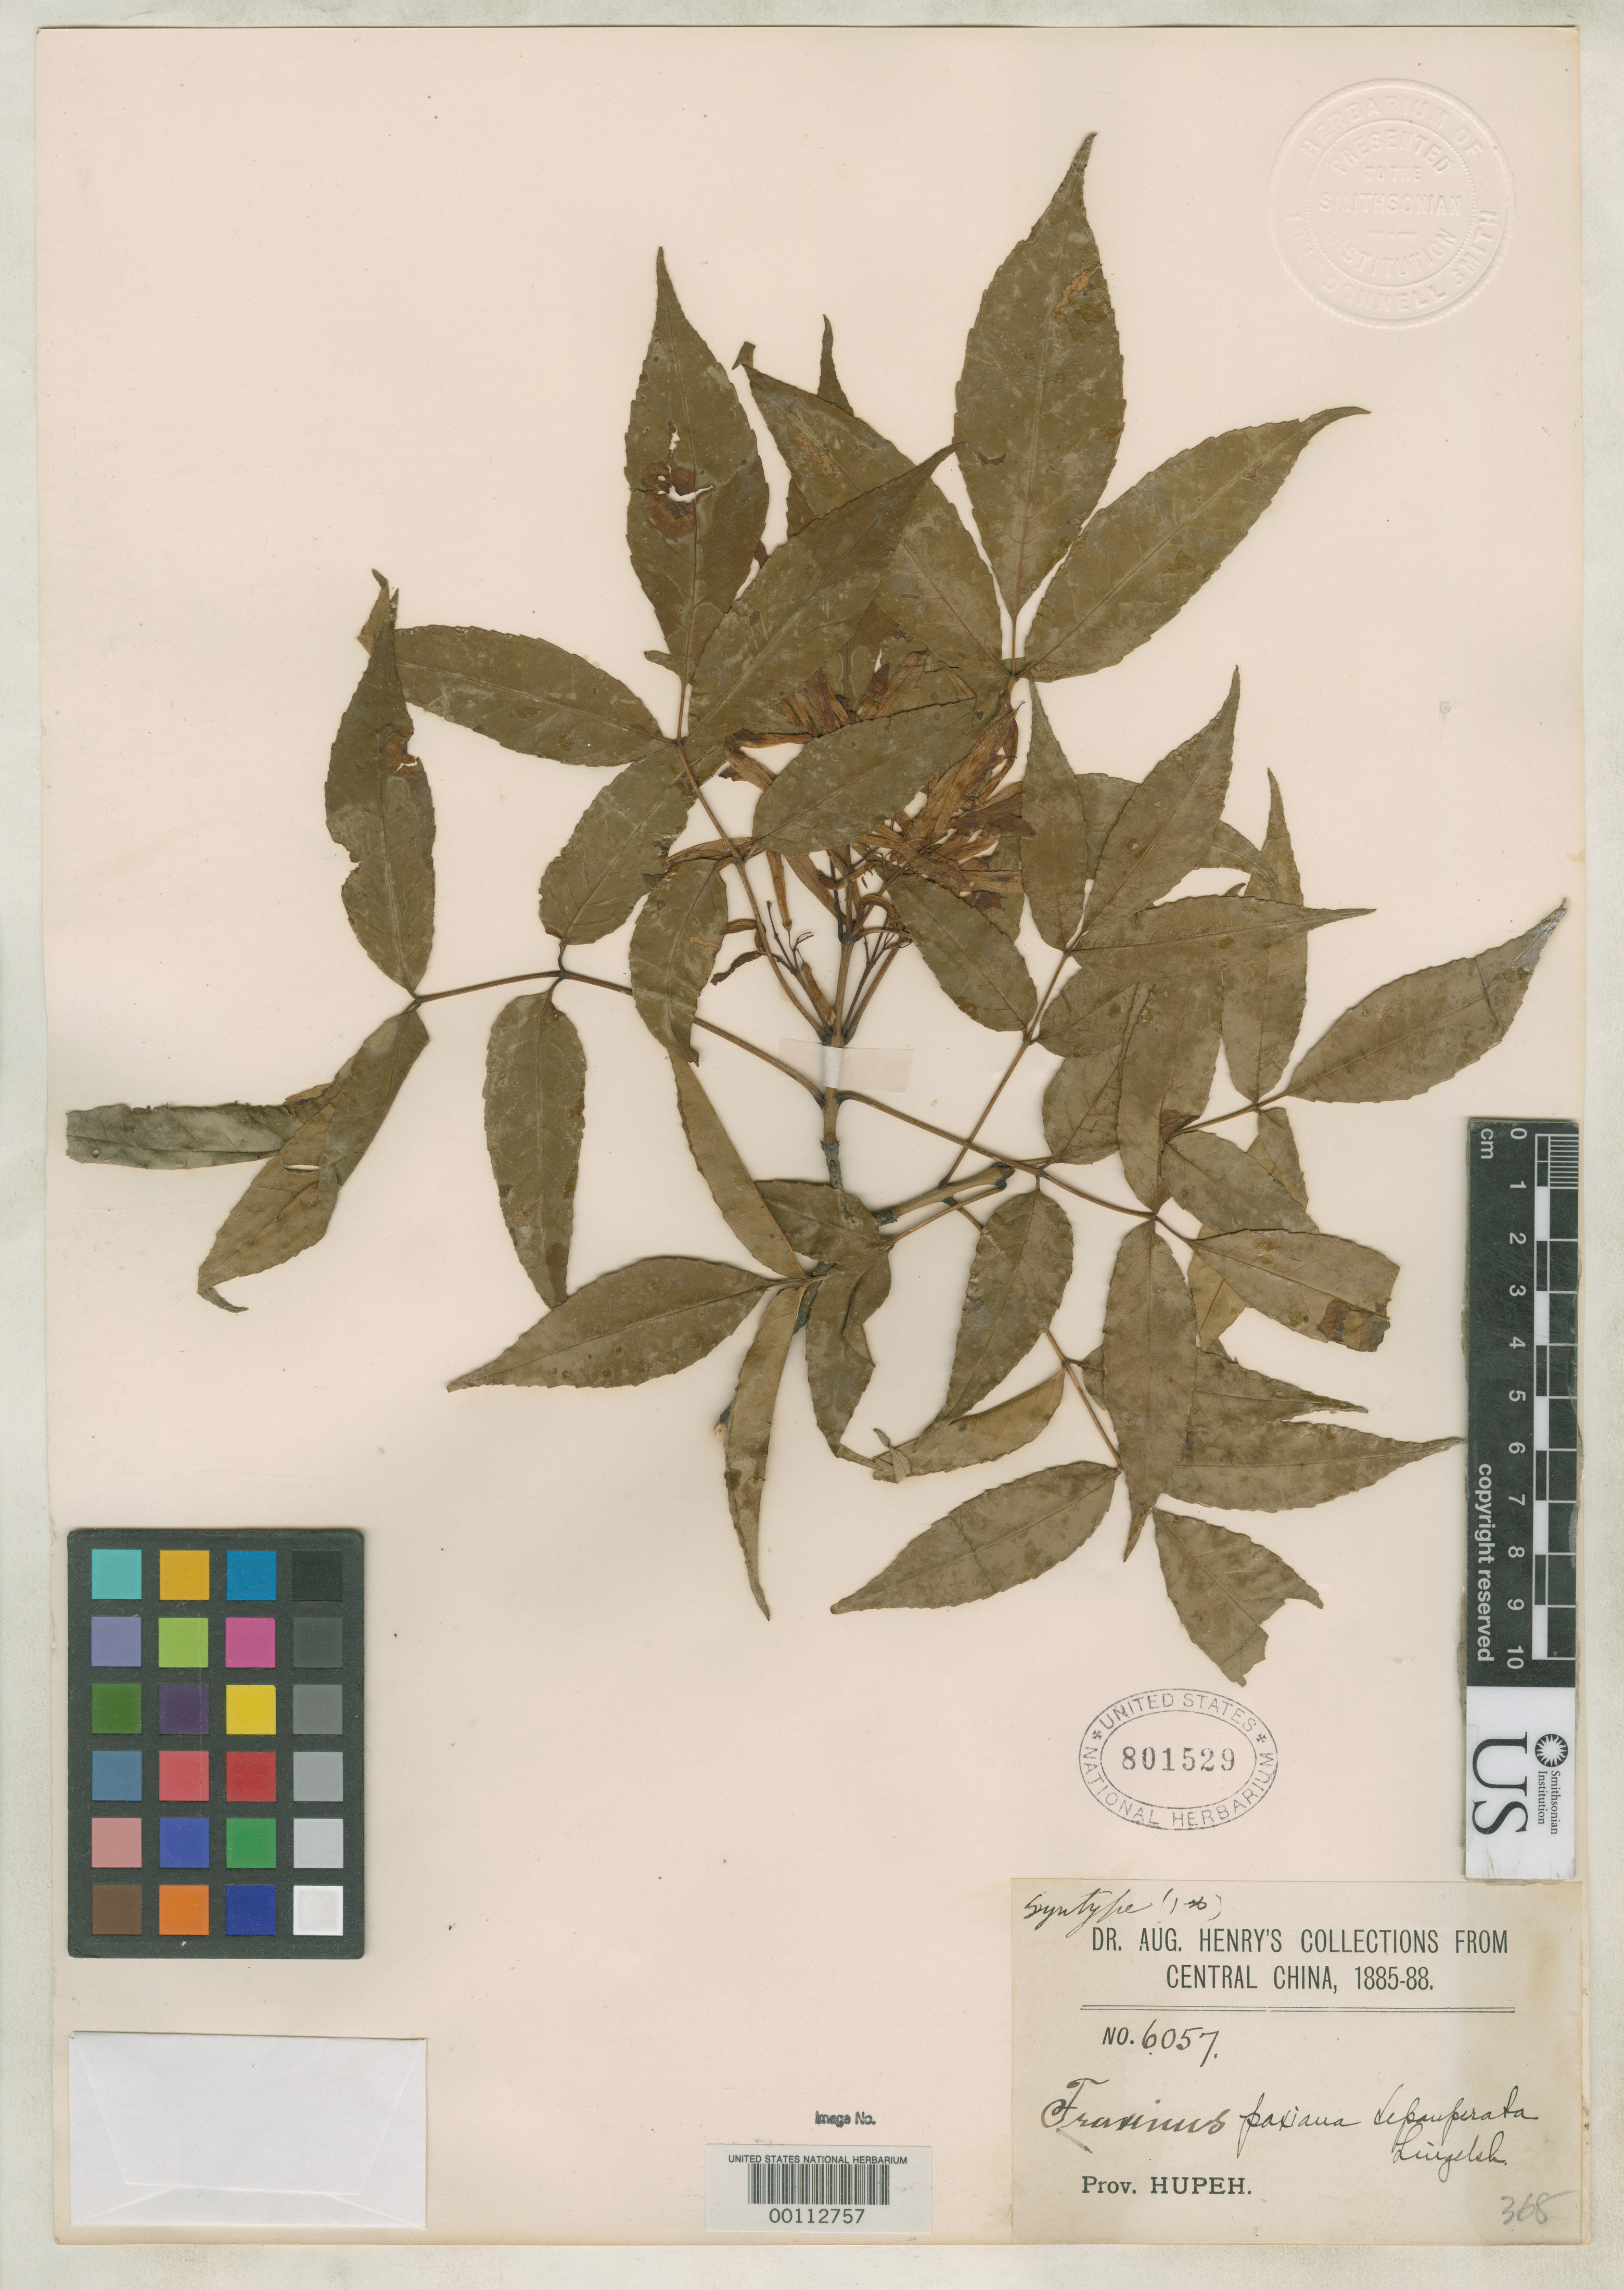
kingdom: Plantae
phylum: Tracheophyta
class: Magnoliopsida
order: Lamiales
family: Oleaceae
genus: Fraxinus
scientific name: Fraxinus paxiana var. depauperata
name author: Lingelsh. in Engl.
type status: Isosyntype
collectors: A. Henry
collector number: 6057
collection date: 1885/1888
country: China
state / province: Hubei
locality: Central China. Prov. Hupeh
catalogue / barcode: US 801529